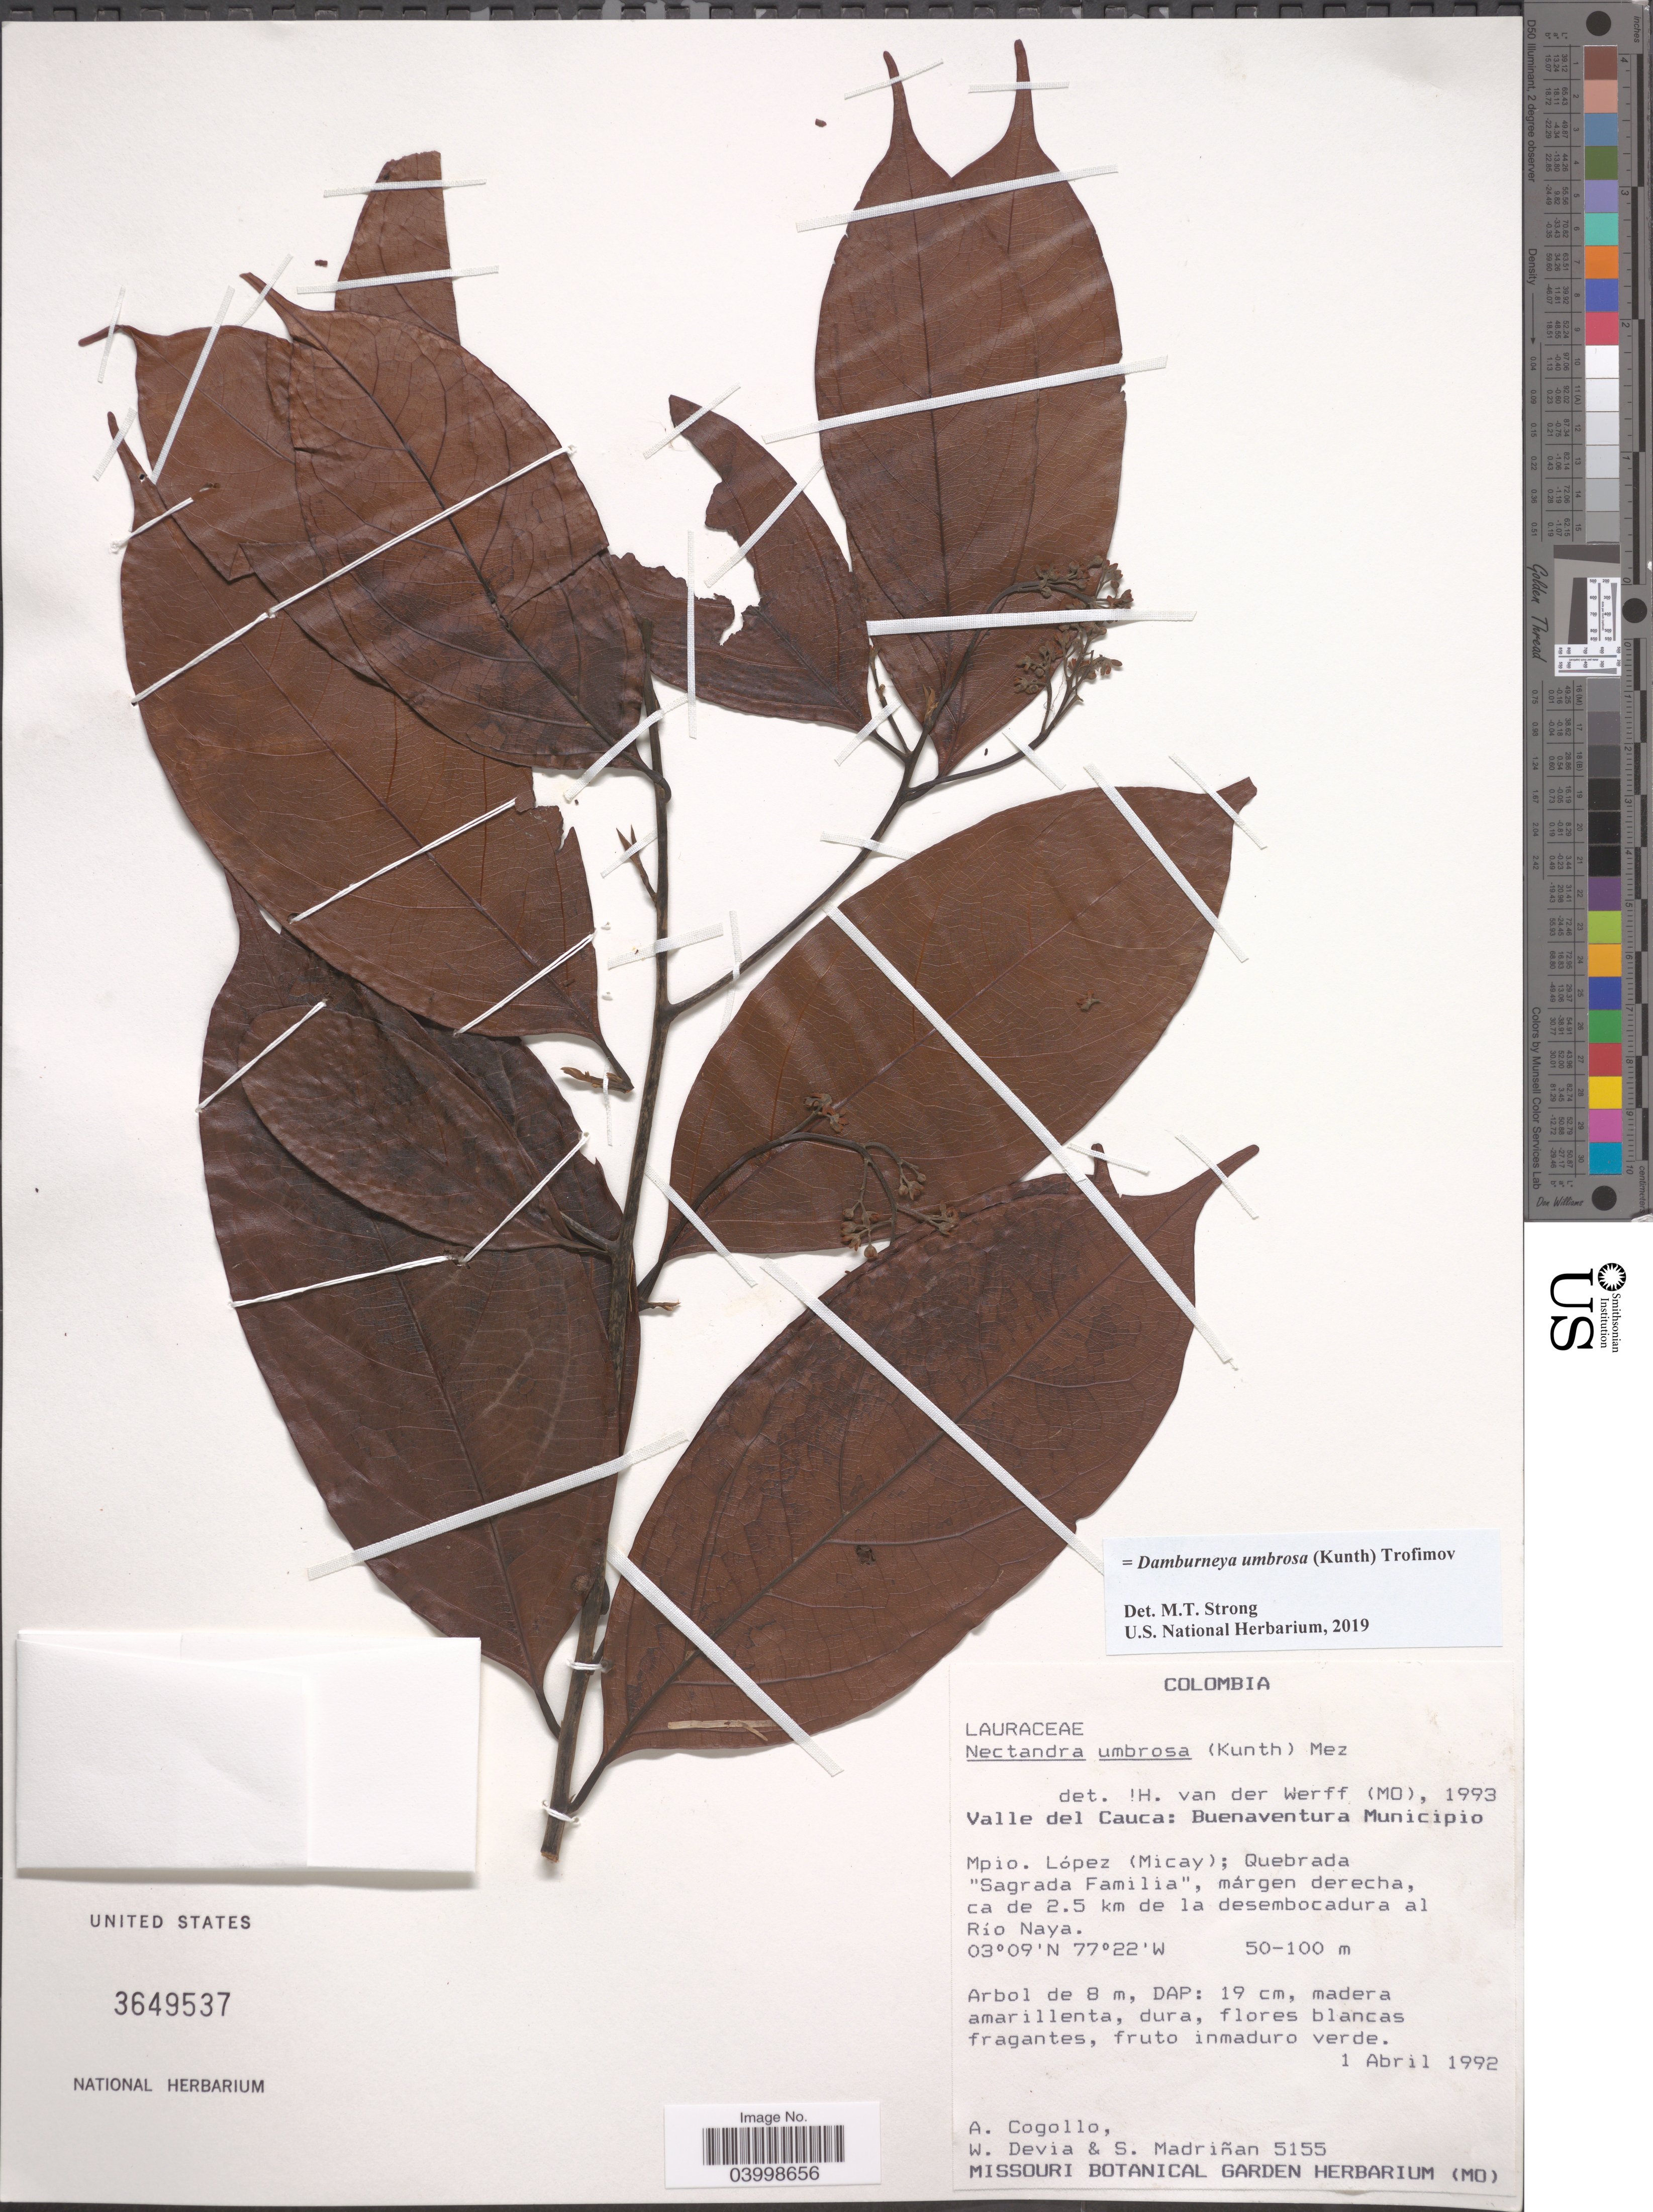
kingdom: Plantae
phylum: Tracheophyta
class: Magnoliopsida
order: Laurales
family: Lauraceae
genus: Damburneya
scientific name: Damburneya umbrosa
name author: (Kunth) Trofimov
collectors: A. Cogollo, W. Devia & S. Madriñán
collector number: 5155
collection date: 1992-04-01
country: Colombia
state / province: Valle del Cauca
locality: Buenaventura Municipio. Mpio. López (Micay); Quebrada "Sagrada Familia", márgen derecha, ca de 2.5 km de la desembocadura al Río Naya.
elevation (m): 50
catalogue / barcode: US 3649537